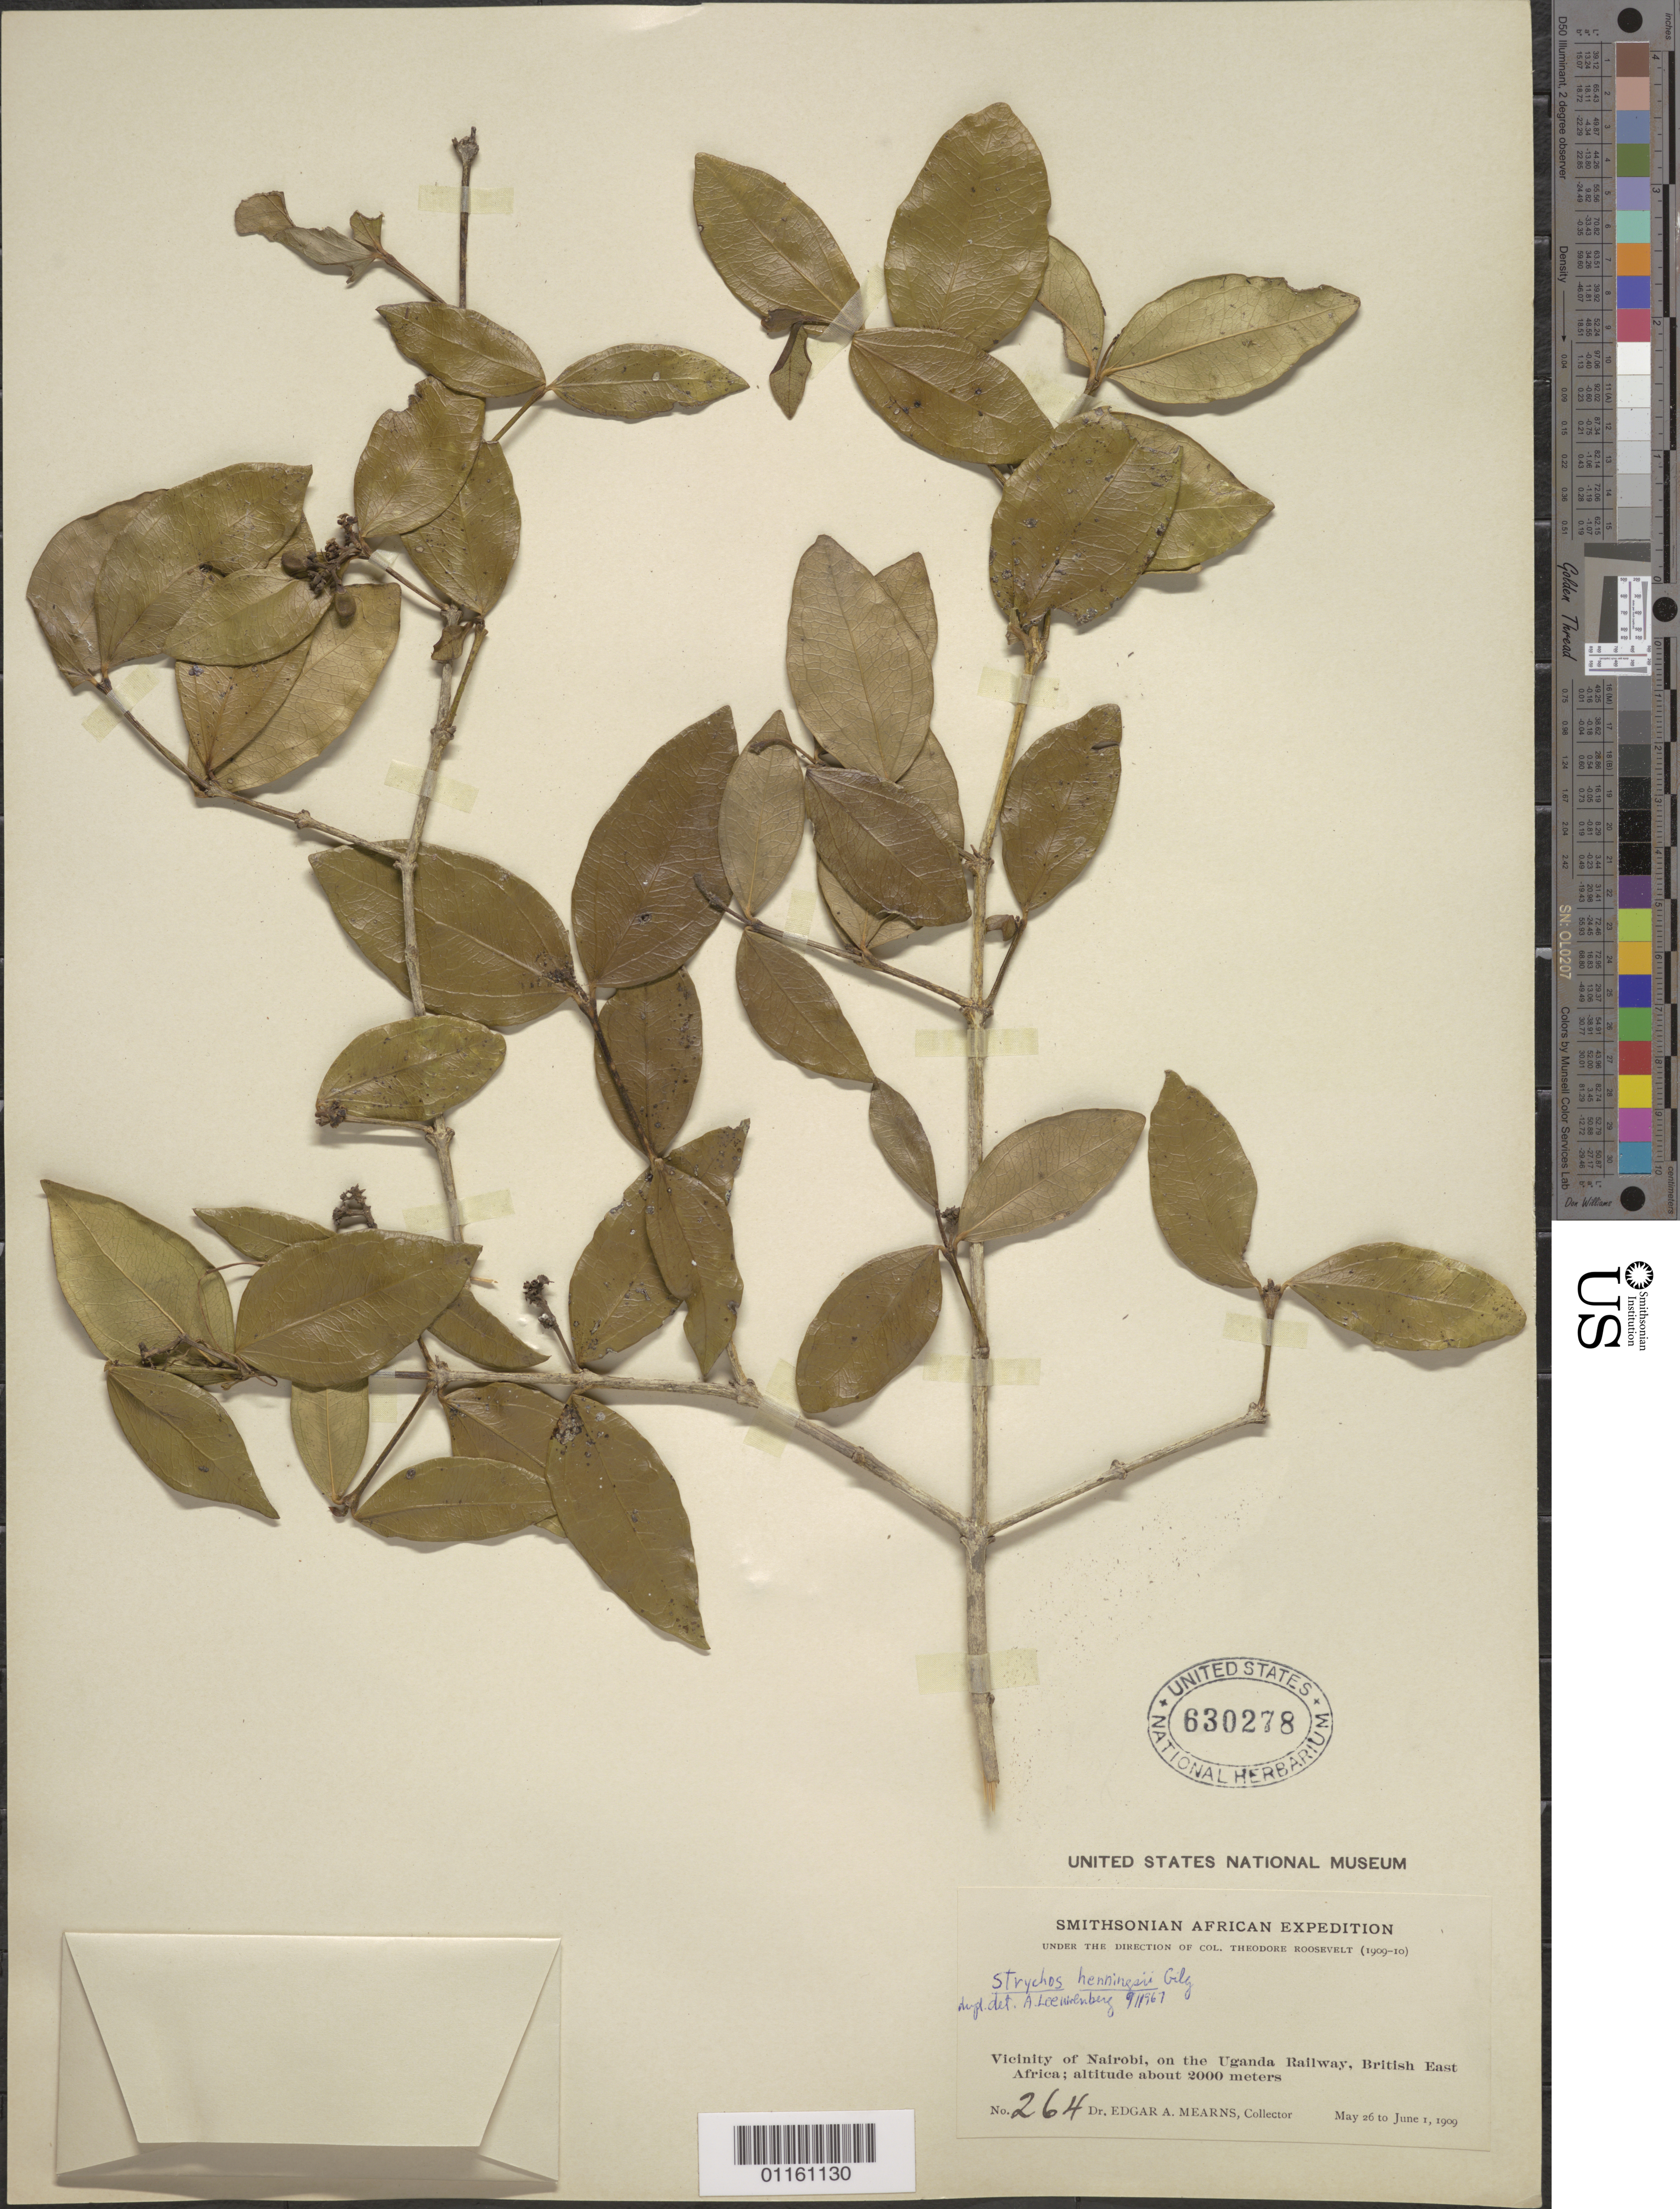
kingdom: Plantae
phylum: Tracheophyta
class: Magnoliopsida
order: Gentianales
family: Loganiaceae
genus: Strychnos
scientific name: Strychnos henningsii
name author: Gilg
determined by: Leeuwenberg, A. J. M.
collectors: E. A. Mearns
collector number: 1909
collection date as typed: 26 May 1909 to 01 Jun 1909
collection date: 1909-05-26/1909-06-01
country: Kenya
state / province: Nairobi Area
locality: Vicinity of Nairobi, on the Uganda Railway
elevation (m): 2000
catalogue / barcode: US 630278